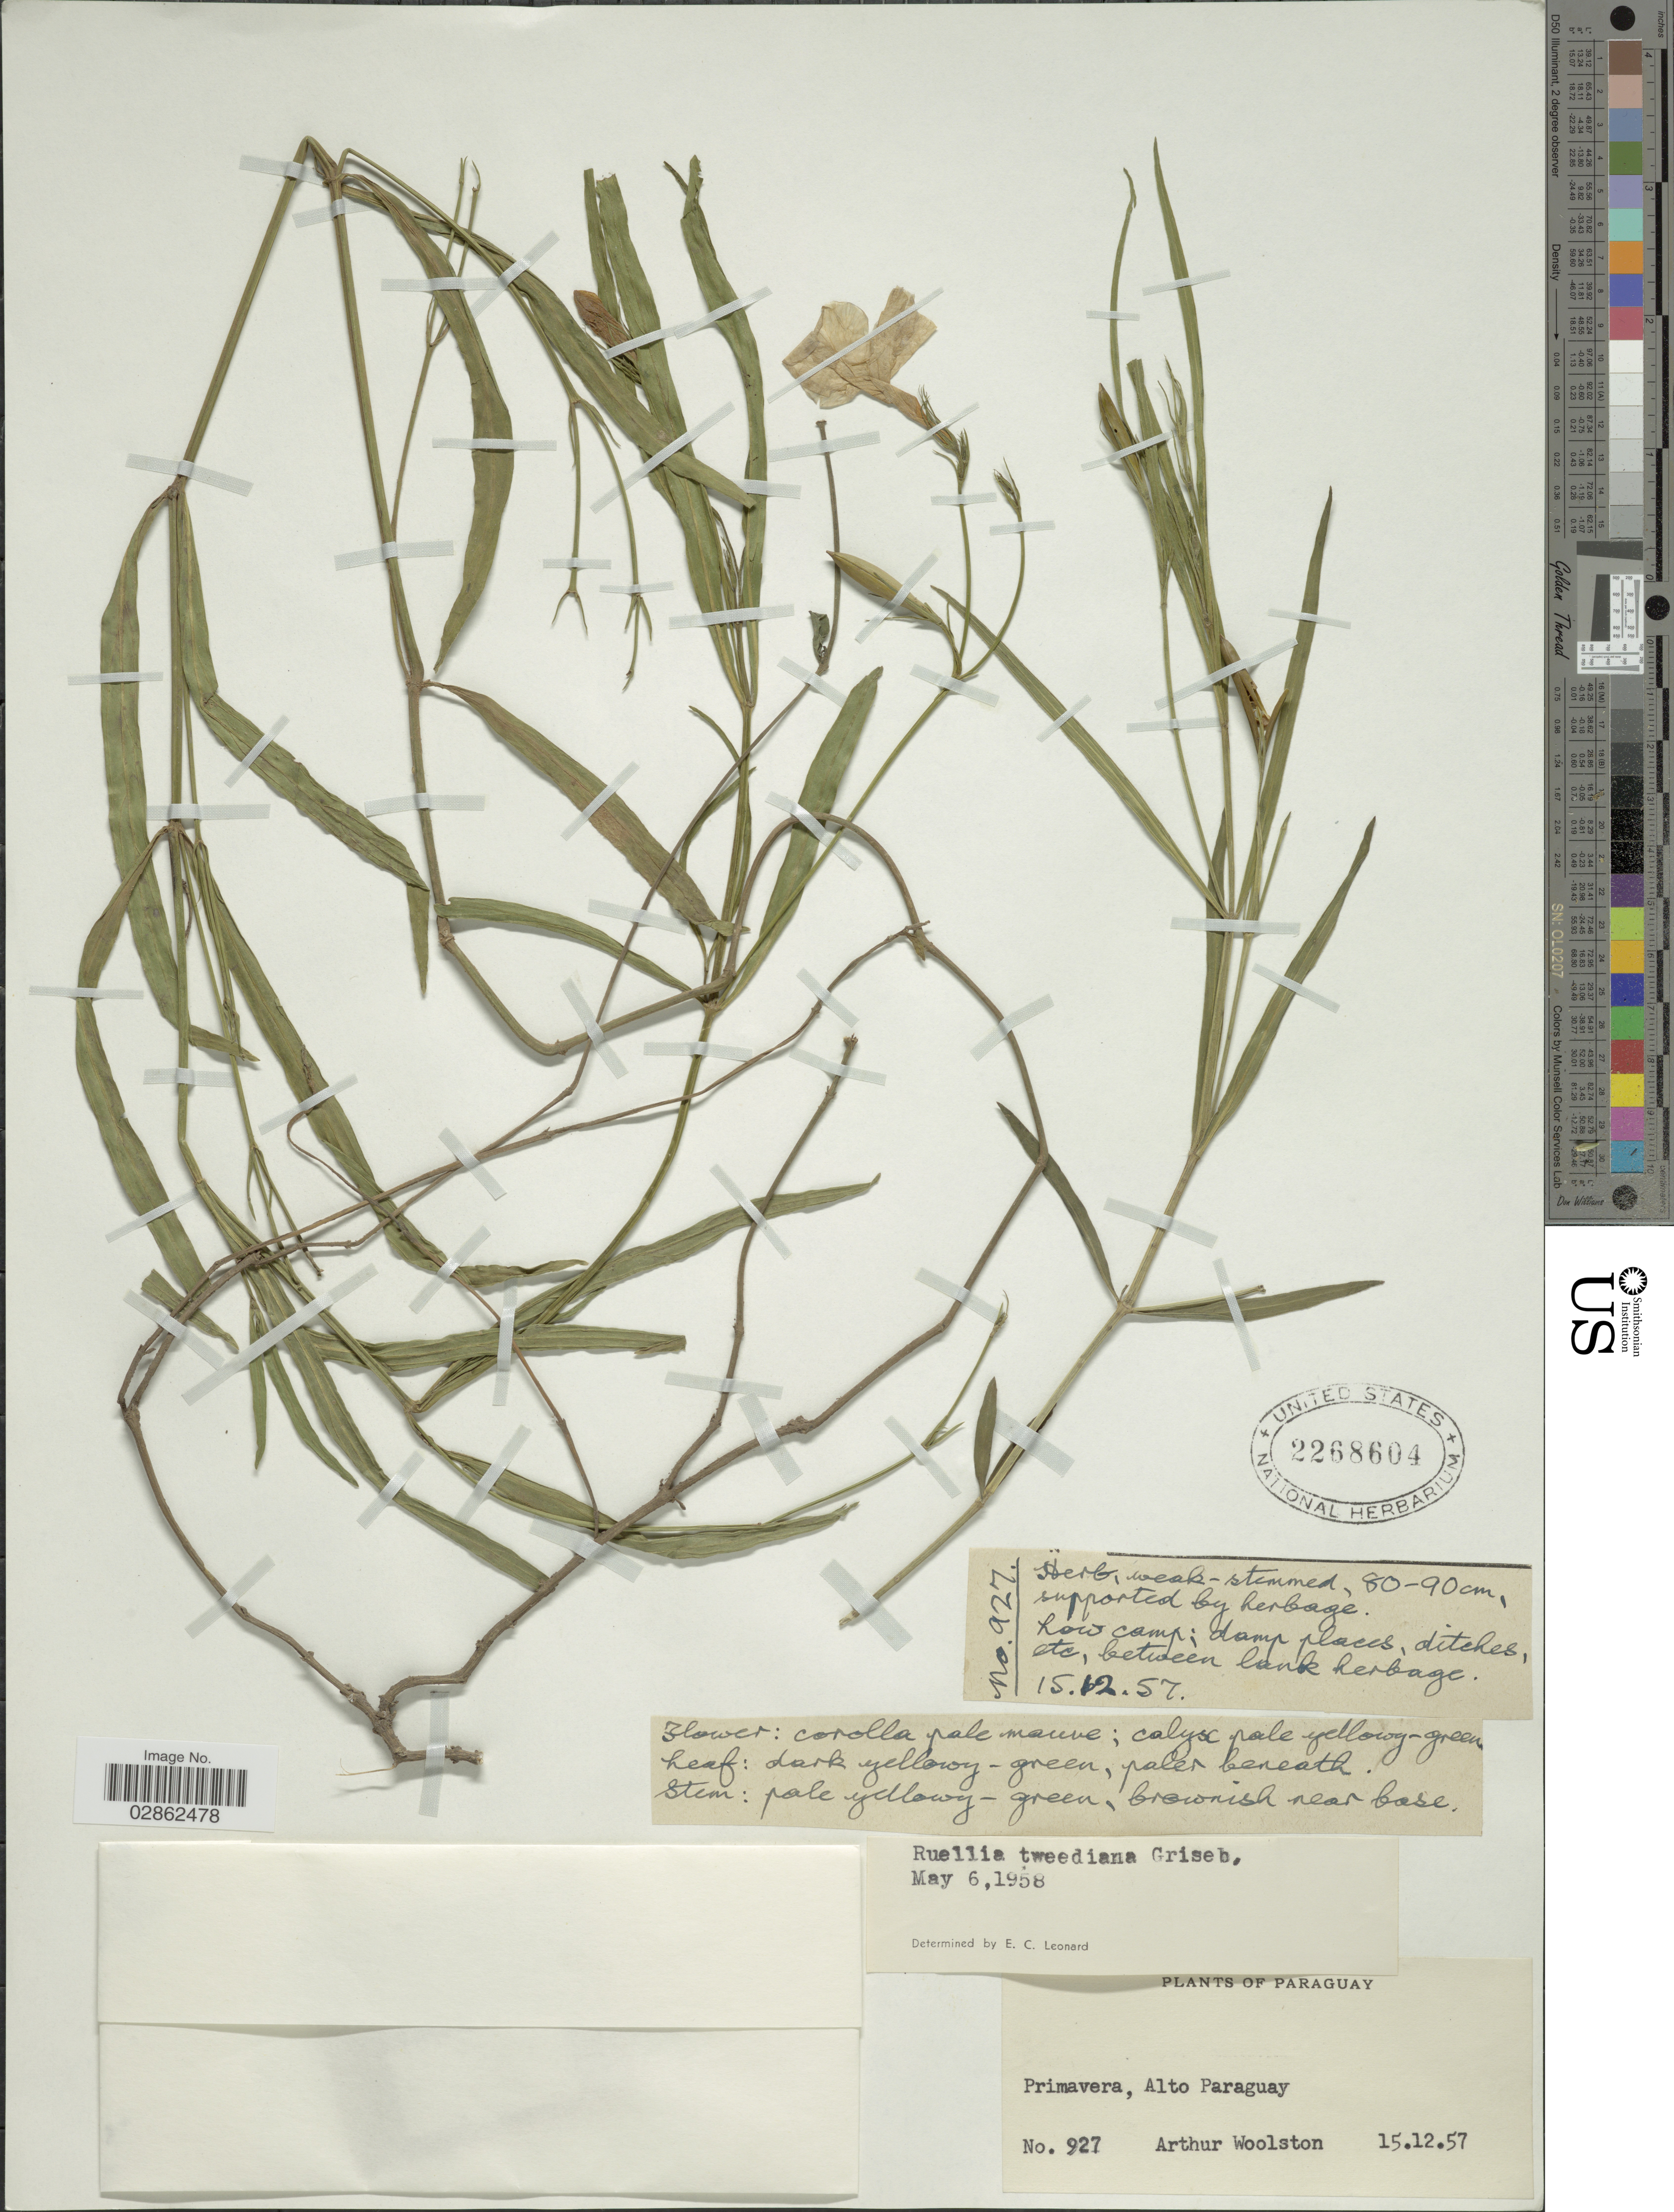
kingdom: Plantae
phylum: Tracheophyta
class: Magnoliopsida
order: Lamiales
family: Acanthaceae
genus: Ruellia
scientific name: Ruellia tweediana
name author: Griseb.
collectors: A. L. Woolston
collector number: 927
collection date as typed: Transcribed d/m/y: 15/12/57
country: Paraguay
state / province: Alto Paraguay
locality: Primavera.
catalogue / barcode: US 2268604